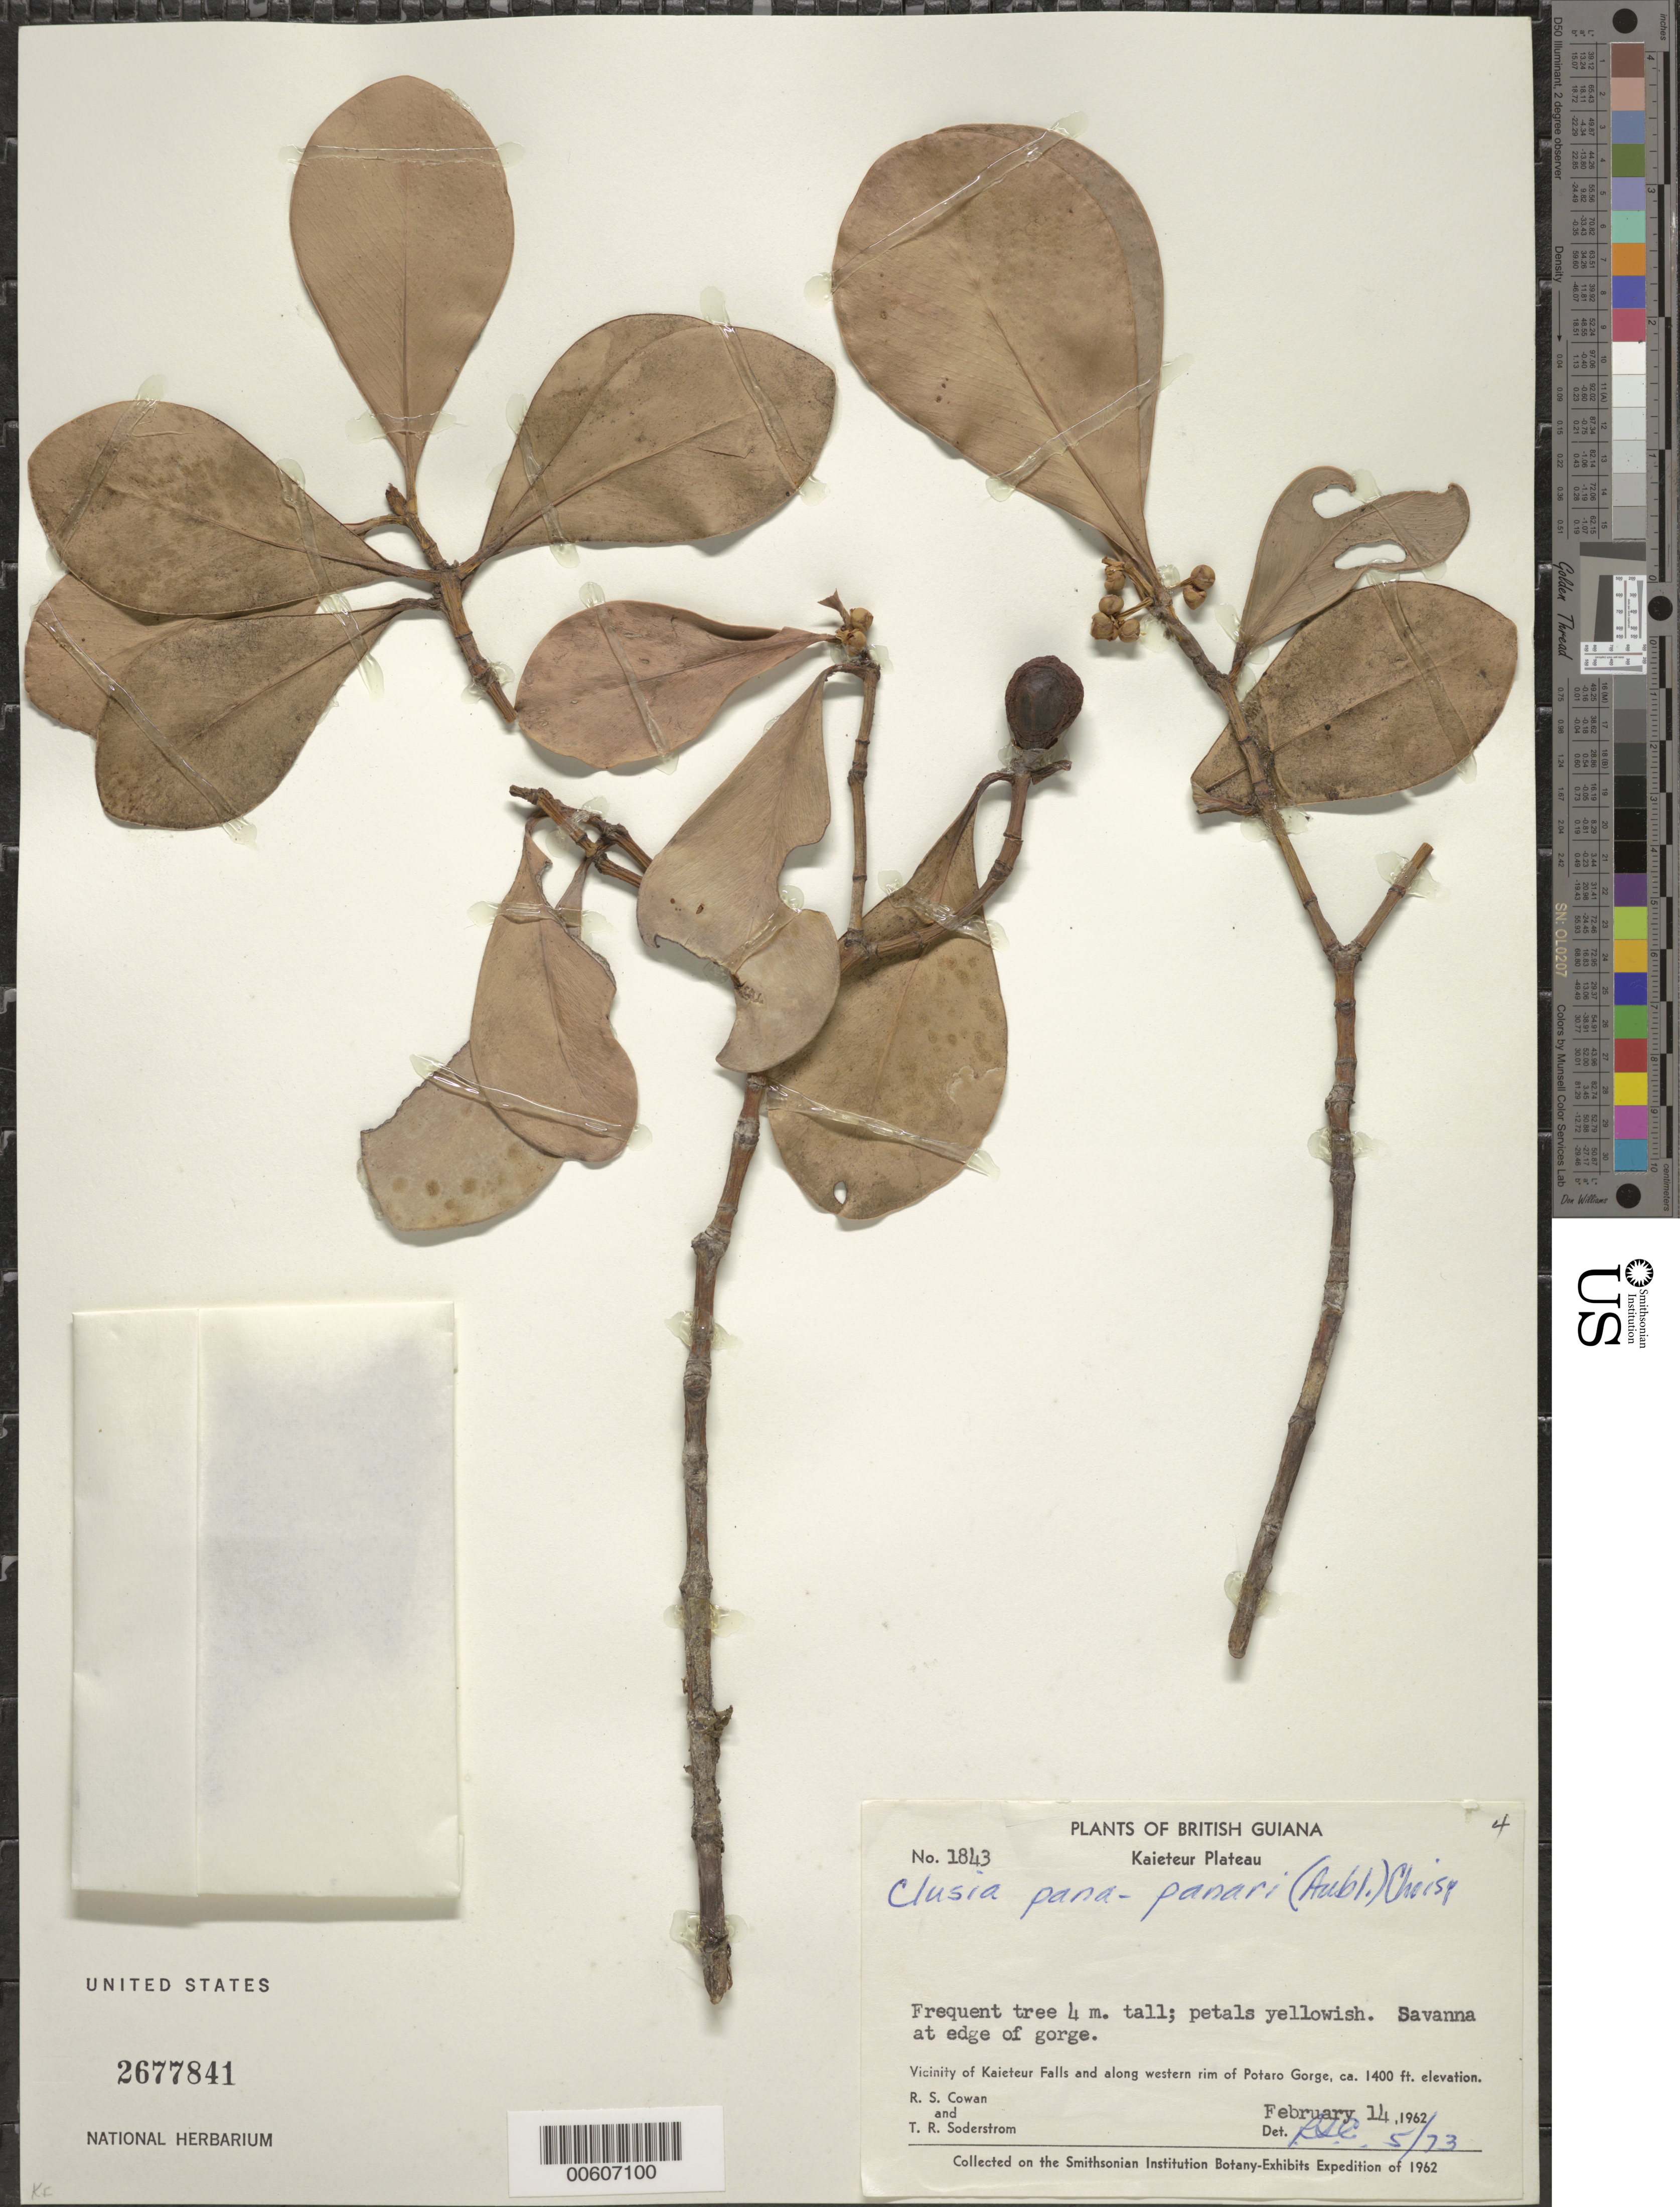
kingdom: Plantae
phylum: Tracheophyta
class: Magnoliopsida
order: Malpighiales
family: Clusiaceae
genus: Clusia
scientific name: Clusia panapanari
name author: (Aubl.) Choisy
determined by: Cowan, R. S.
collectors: R. S. Cowan & T. R. Soderstrom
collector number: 1843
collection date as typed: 14-Feb-62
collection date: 1962-02-14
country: Guyana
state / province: Potaro-Siparuni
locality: Kaieteur Plateau, vicinity of Kaieteur Falls and western rim of Potaro Gorge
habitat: Savanna at edge of gorge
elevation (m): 427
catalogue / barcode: US 2677841